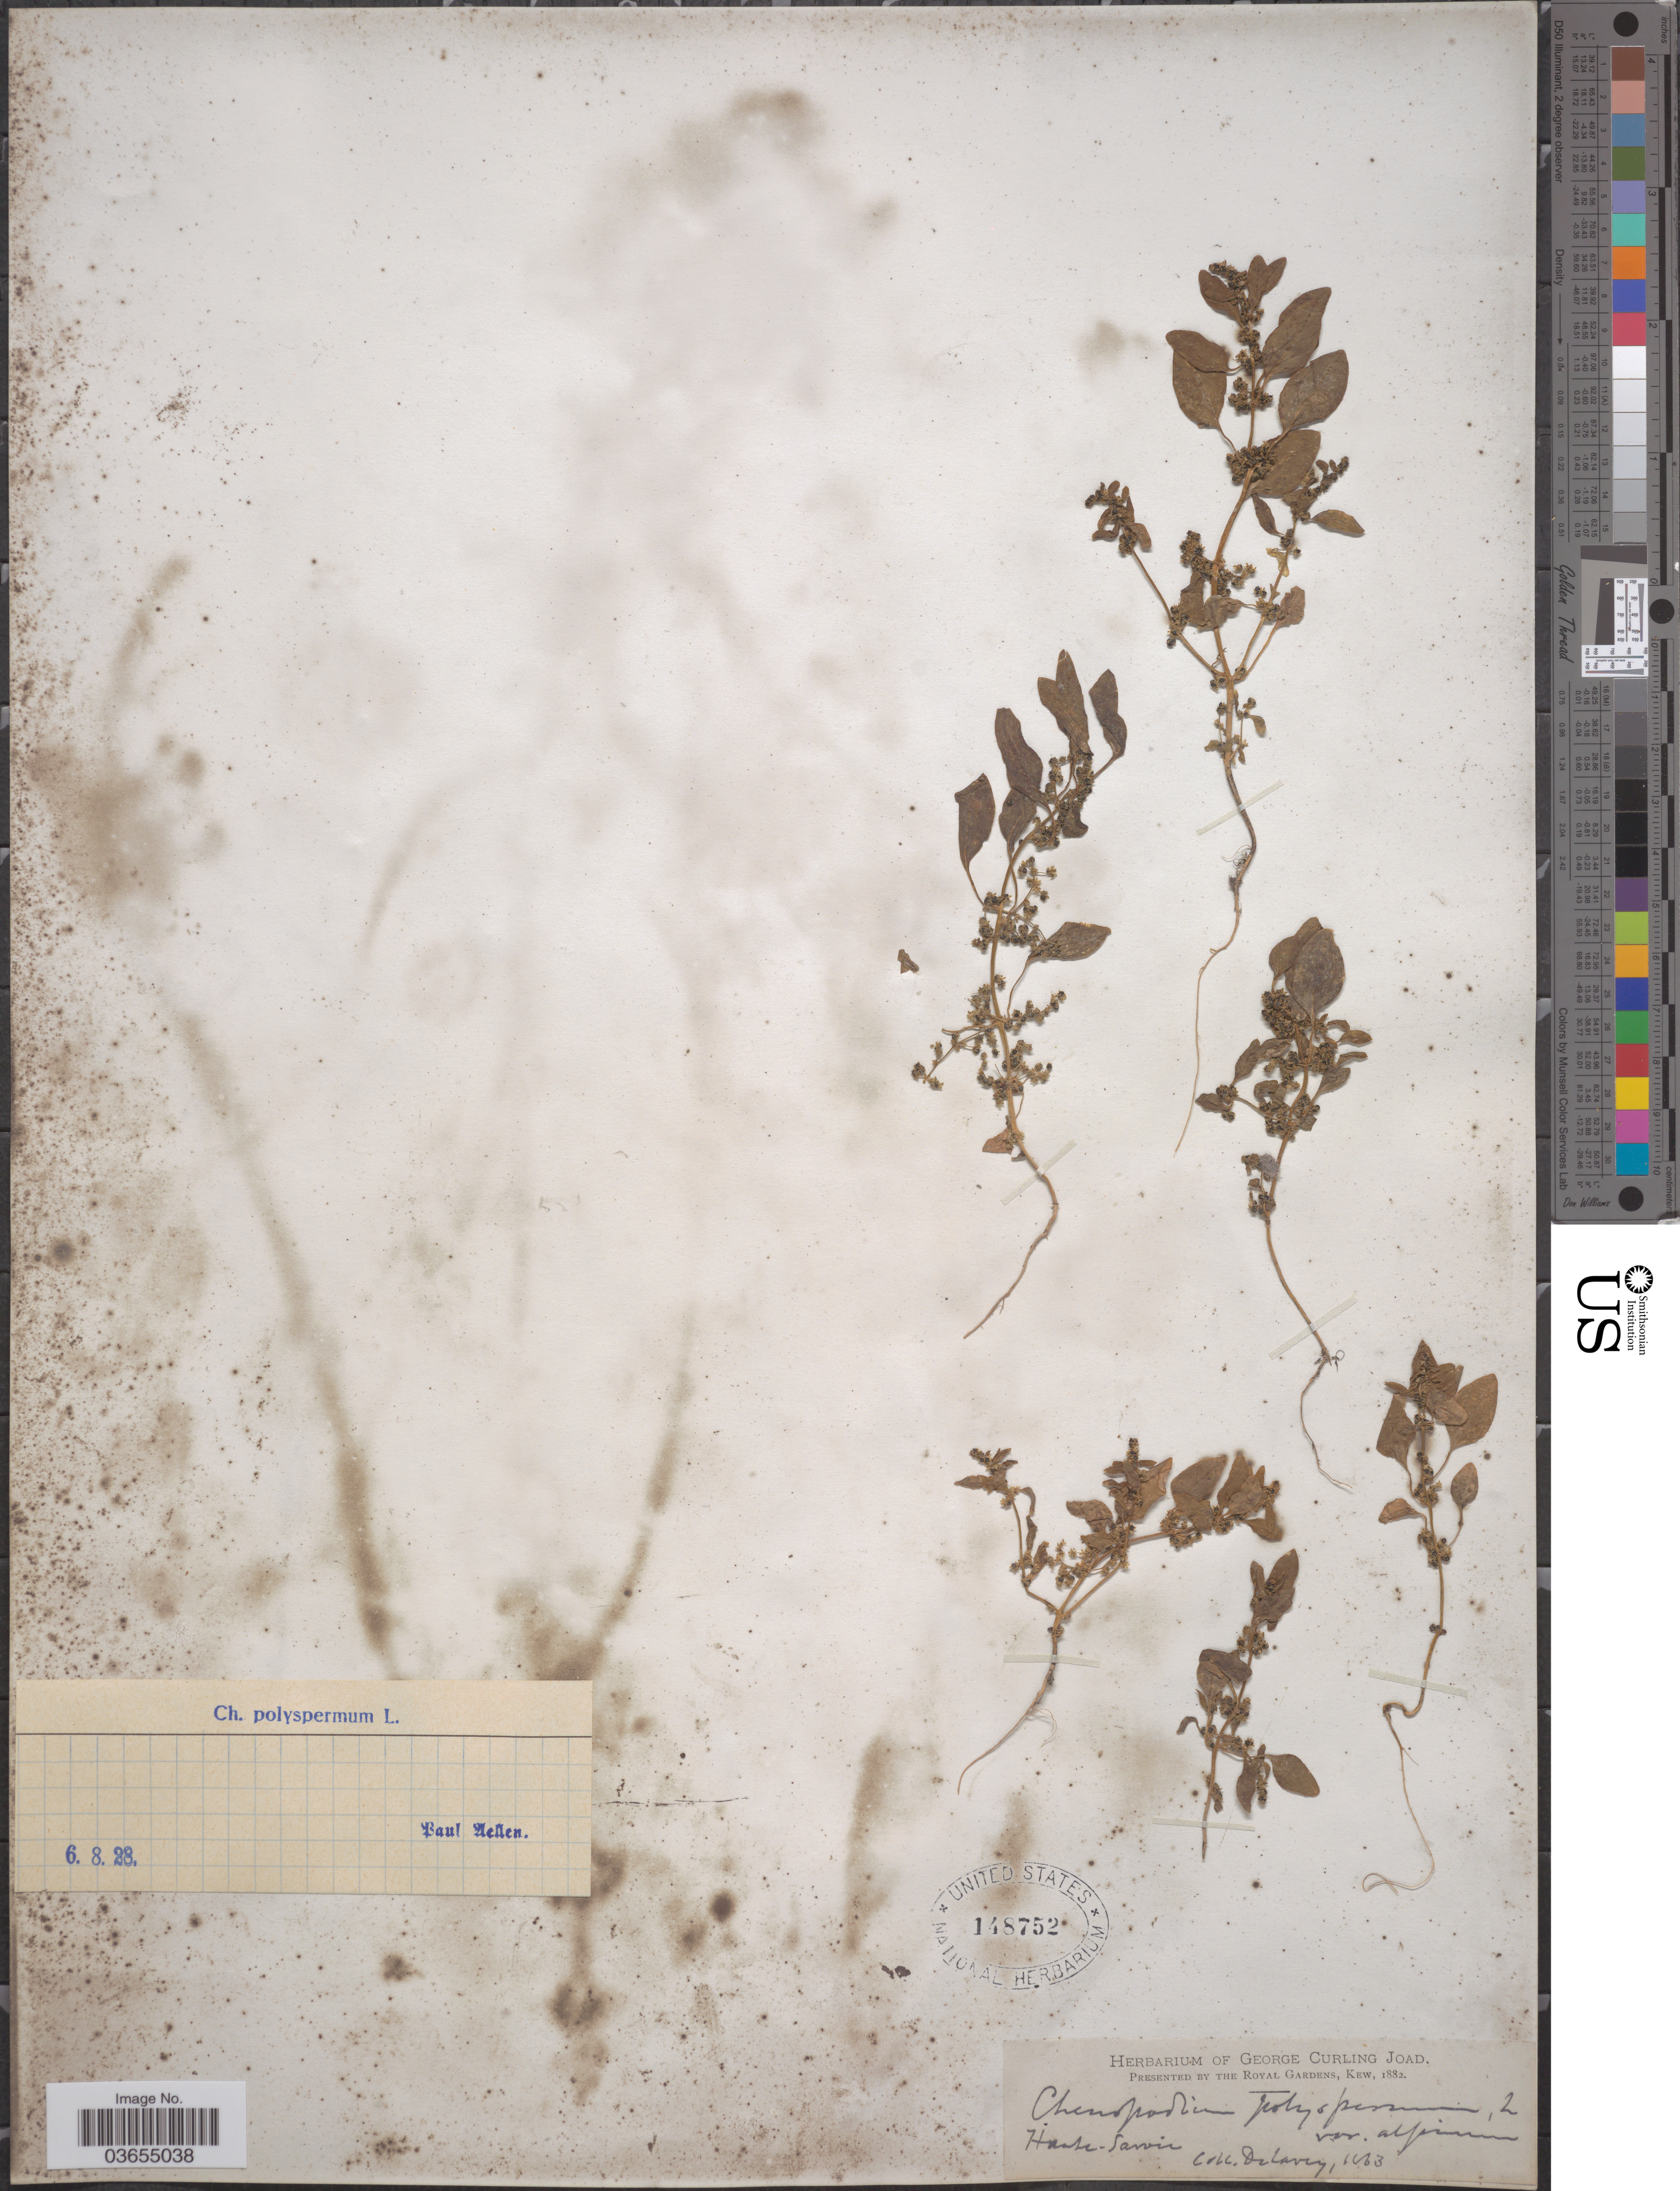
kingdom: Plantae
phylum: Tracheophyta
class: Magnoliopsida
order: Caryophyllales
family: Amaranthaceae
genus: Lipandra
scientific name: Lipandra polysperma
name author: (L.) S. Fuentes et al.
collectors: Delavay, --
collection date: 1863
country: France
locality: Haute-Sauvoie.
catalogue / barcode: US 148752